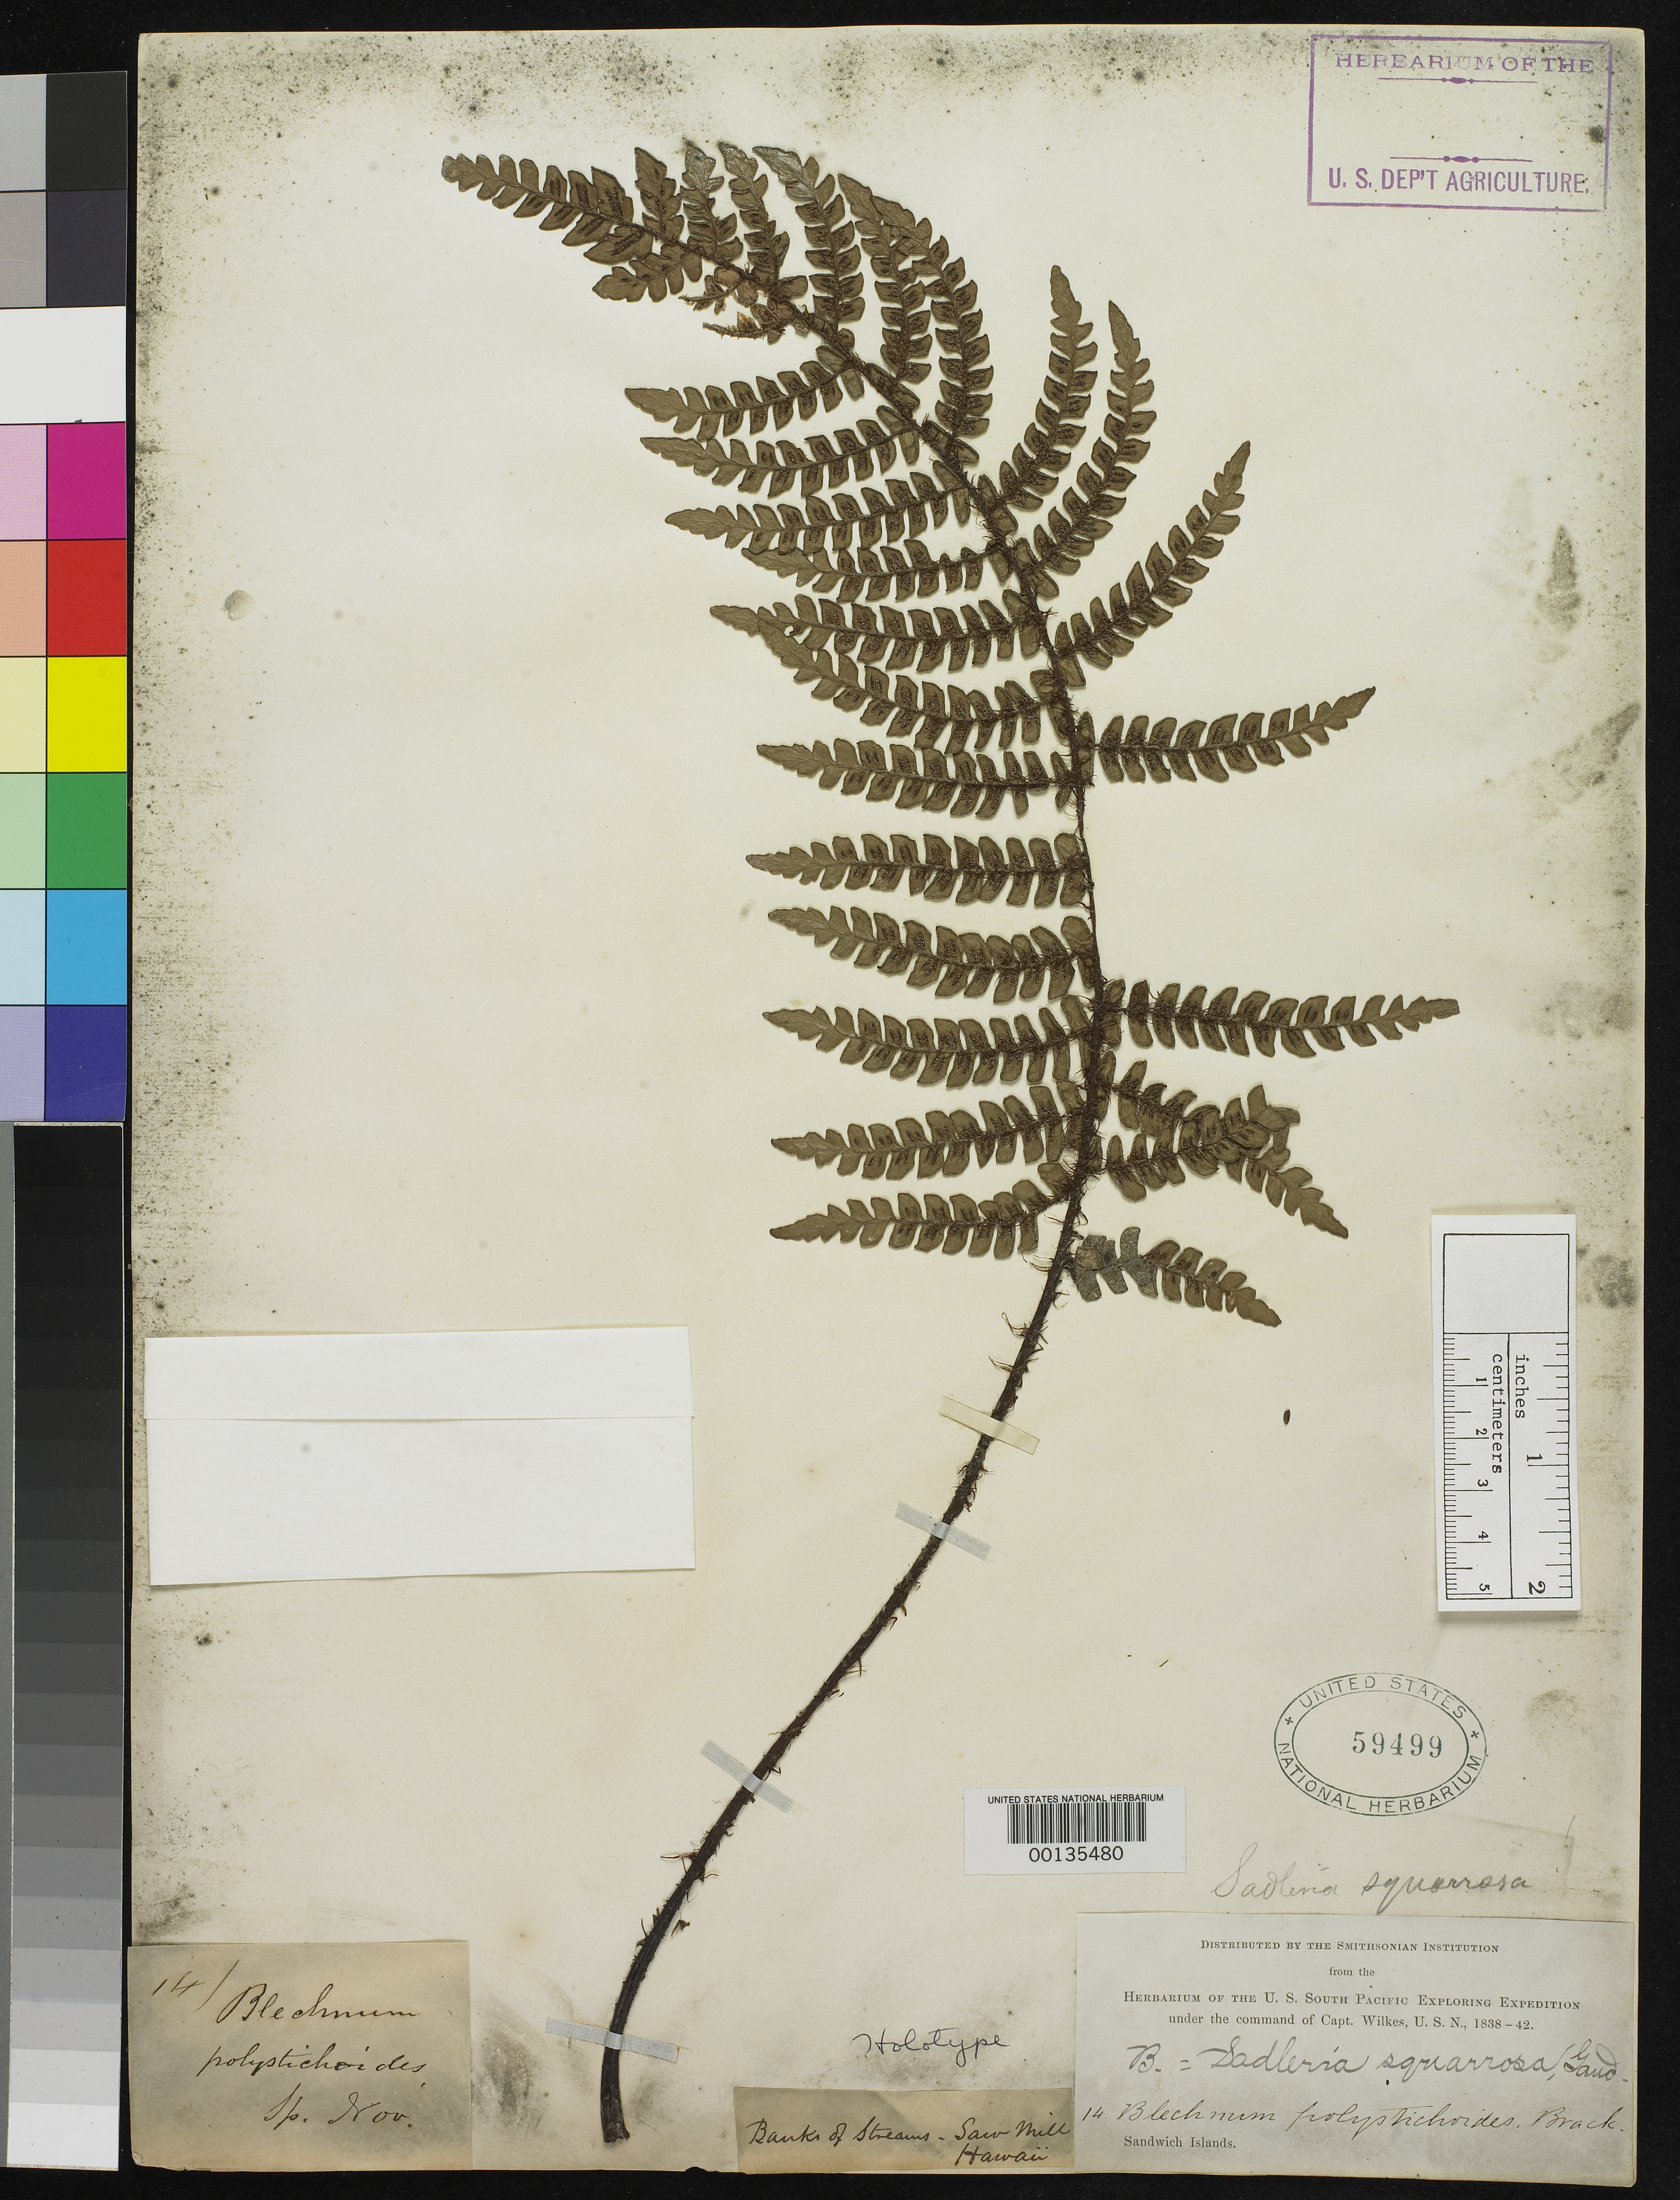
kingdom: Plantae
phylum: Tracheophyta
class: Polypodiopsida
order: Polypodiales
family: Blechnaceae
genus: Blechnum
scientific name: Blechnum polystichoides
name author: Brack. in Wilkes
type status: Holotype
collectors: Wilkes Explor. Exped.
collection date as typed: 1838 to -- --- 1842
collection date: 1838/1842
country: United States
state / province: Hawaii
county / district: Maui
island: Maui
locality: Banks of stream, saw mill.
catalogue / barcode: US 59499